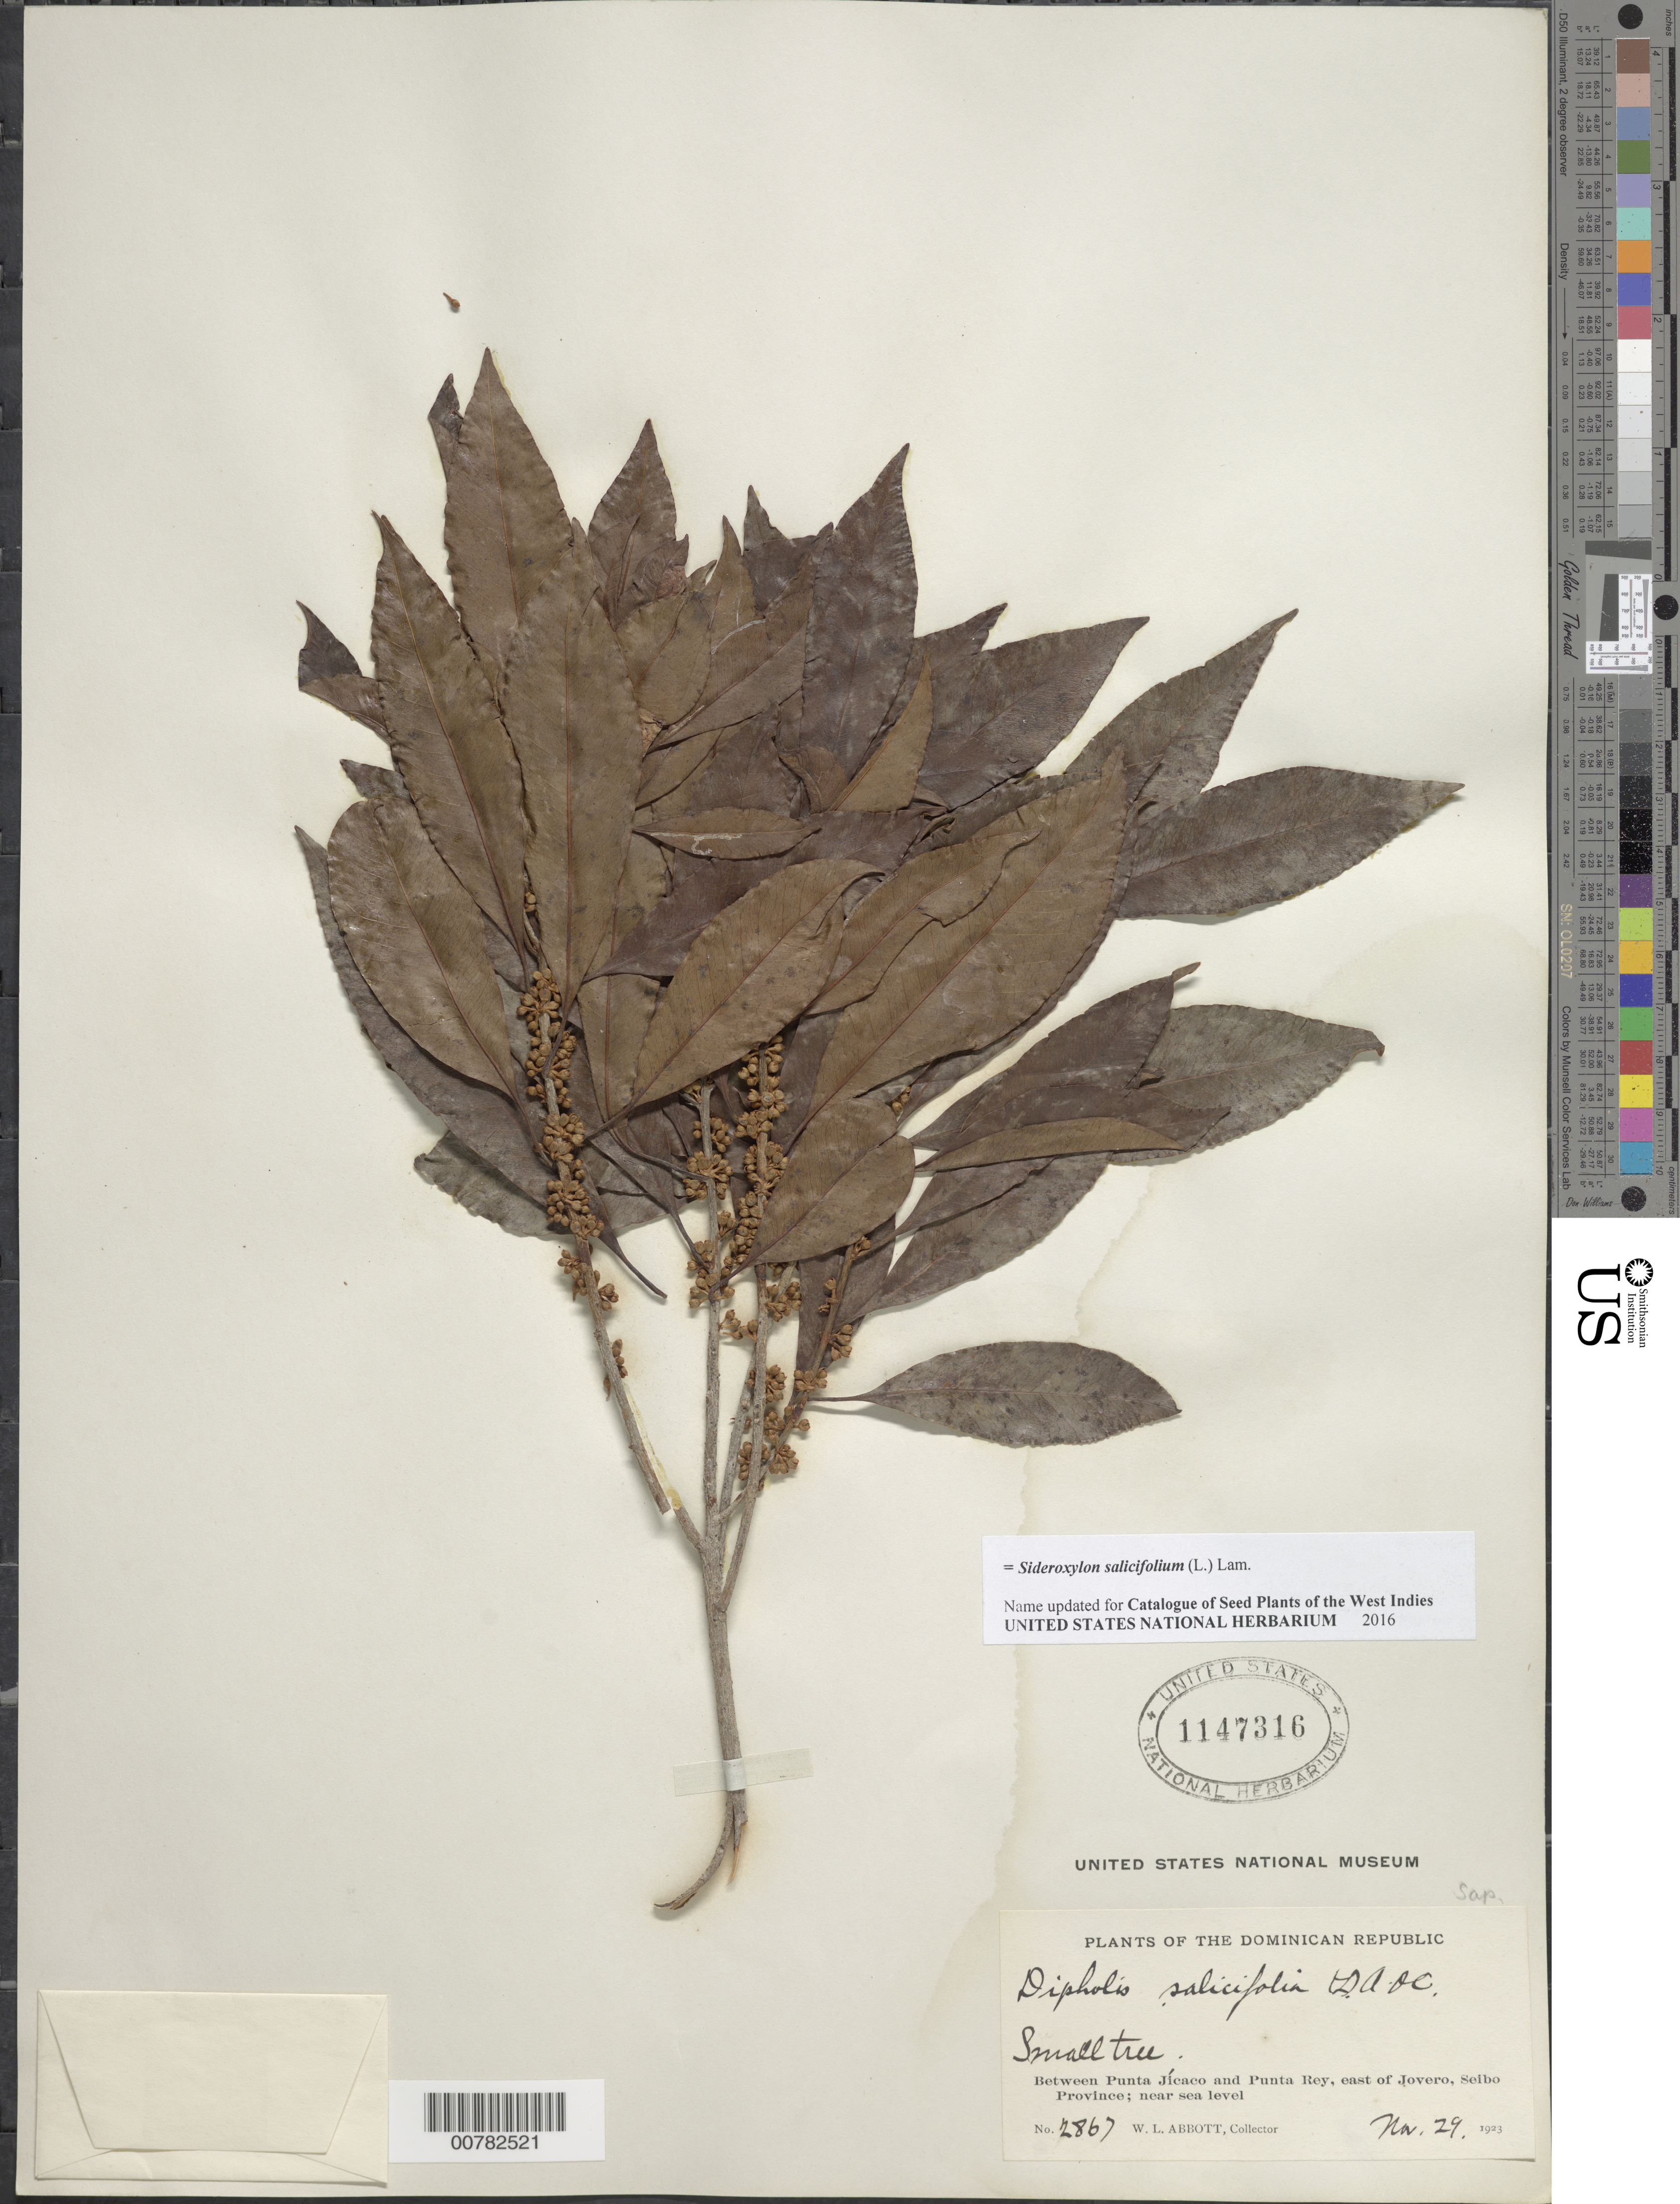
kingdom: Plantae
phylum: Tracheophyta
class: Magnoliopsida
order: Ericales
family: Sapotaceae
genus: Sideroxylon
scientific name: Sideroxylon salicifolium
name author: (L.) Lam.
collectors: W. L. Abbott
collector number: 2867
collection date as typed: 29 Nov 1923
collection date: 1923-11-29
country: Dominican Republic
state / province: El Seibo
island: Hispaniola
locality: East of Jovero, between Pinta Jícaco and Punta Rey.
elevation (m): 0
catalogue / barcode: US 1147316